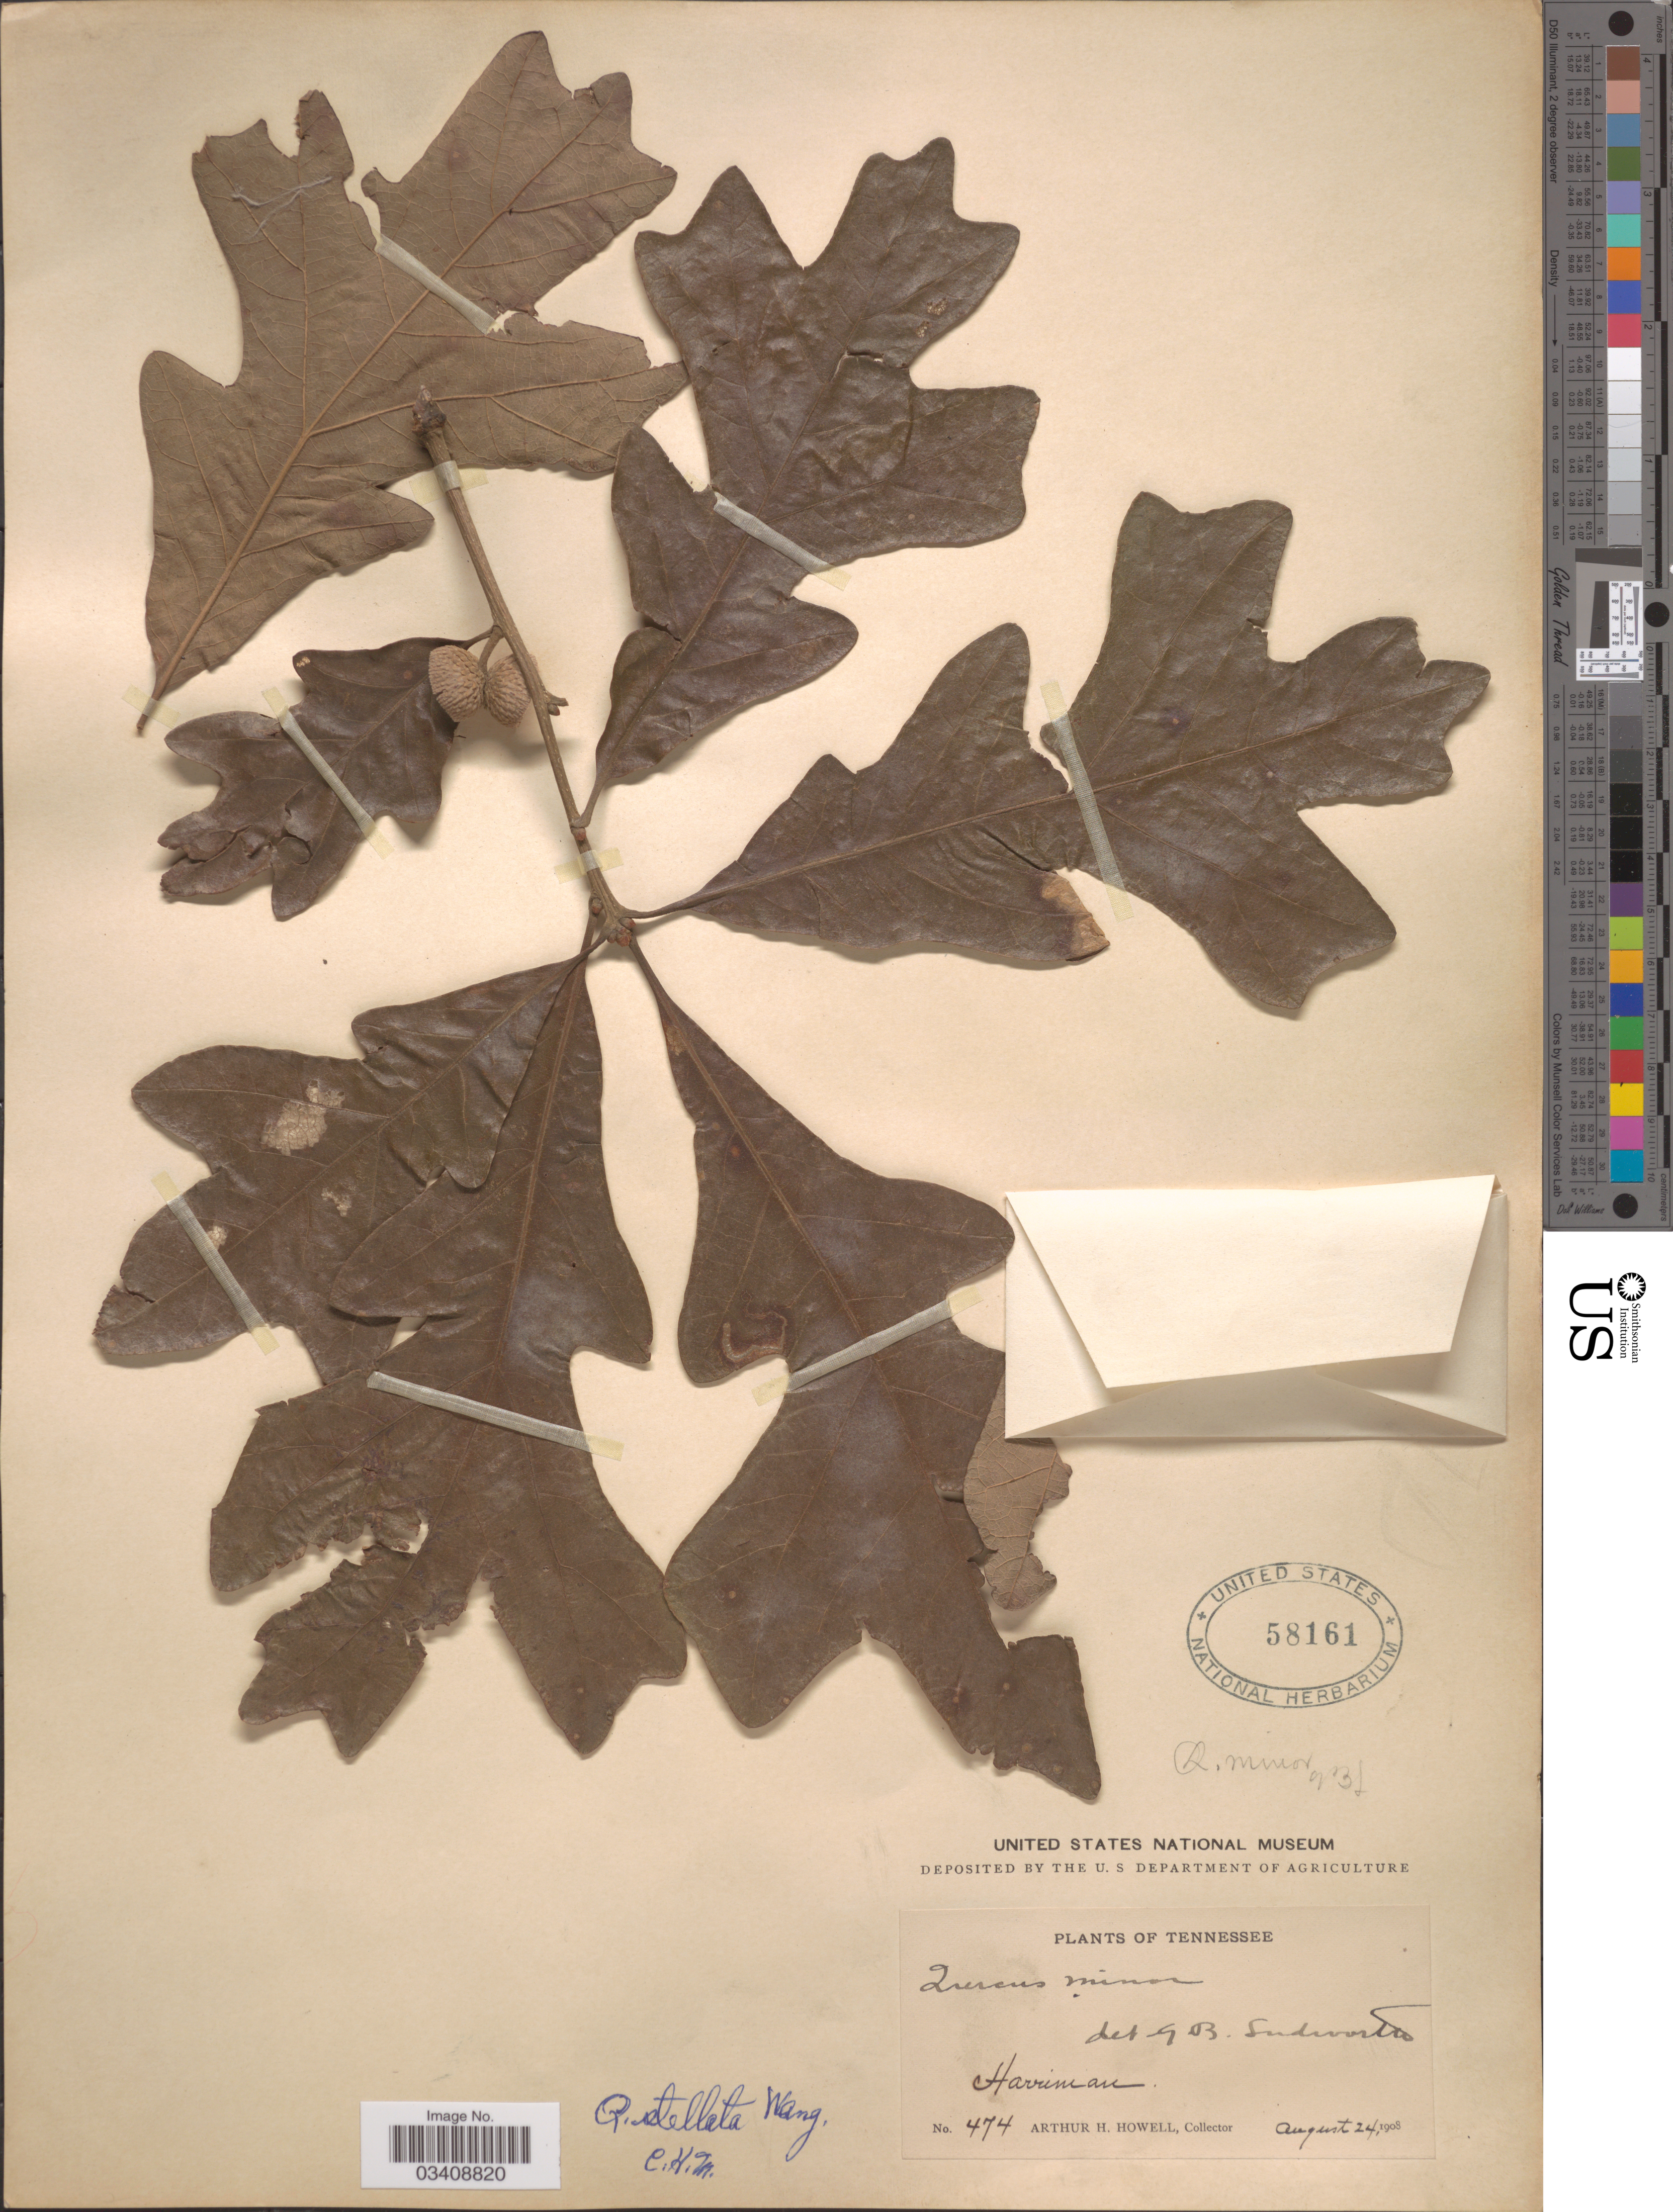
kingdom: Plantae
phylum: Tracheophyta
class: Magnoliopsida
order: Fagales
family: Fagaceae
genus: Quercus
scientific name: Quercus stellata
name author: Wangenh.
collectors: A. H. Howell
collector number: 474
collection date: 1908-08-24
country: United States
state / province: Tennessee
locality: Harriman.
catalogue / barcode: US 58161